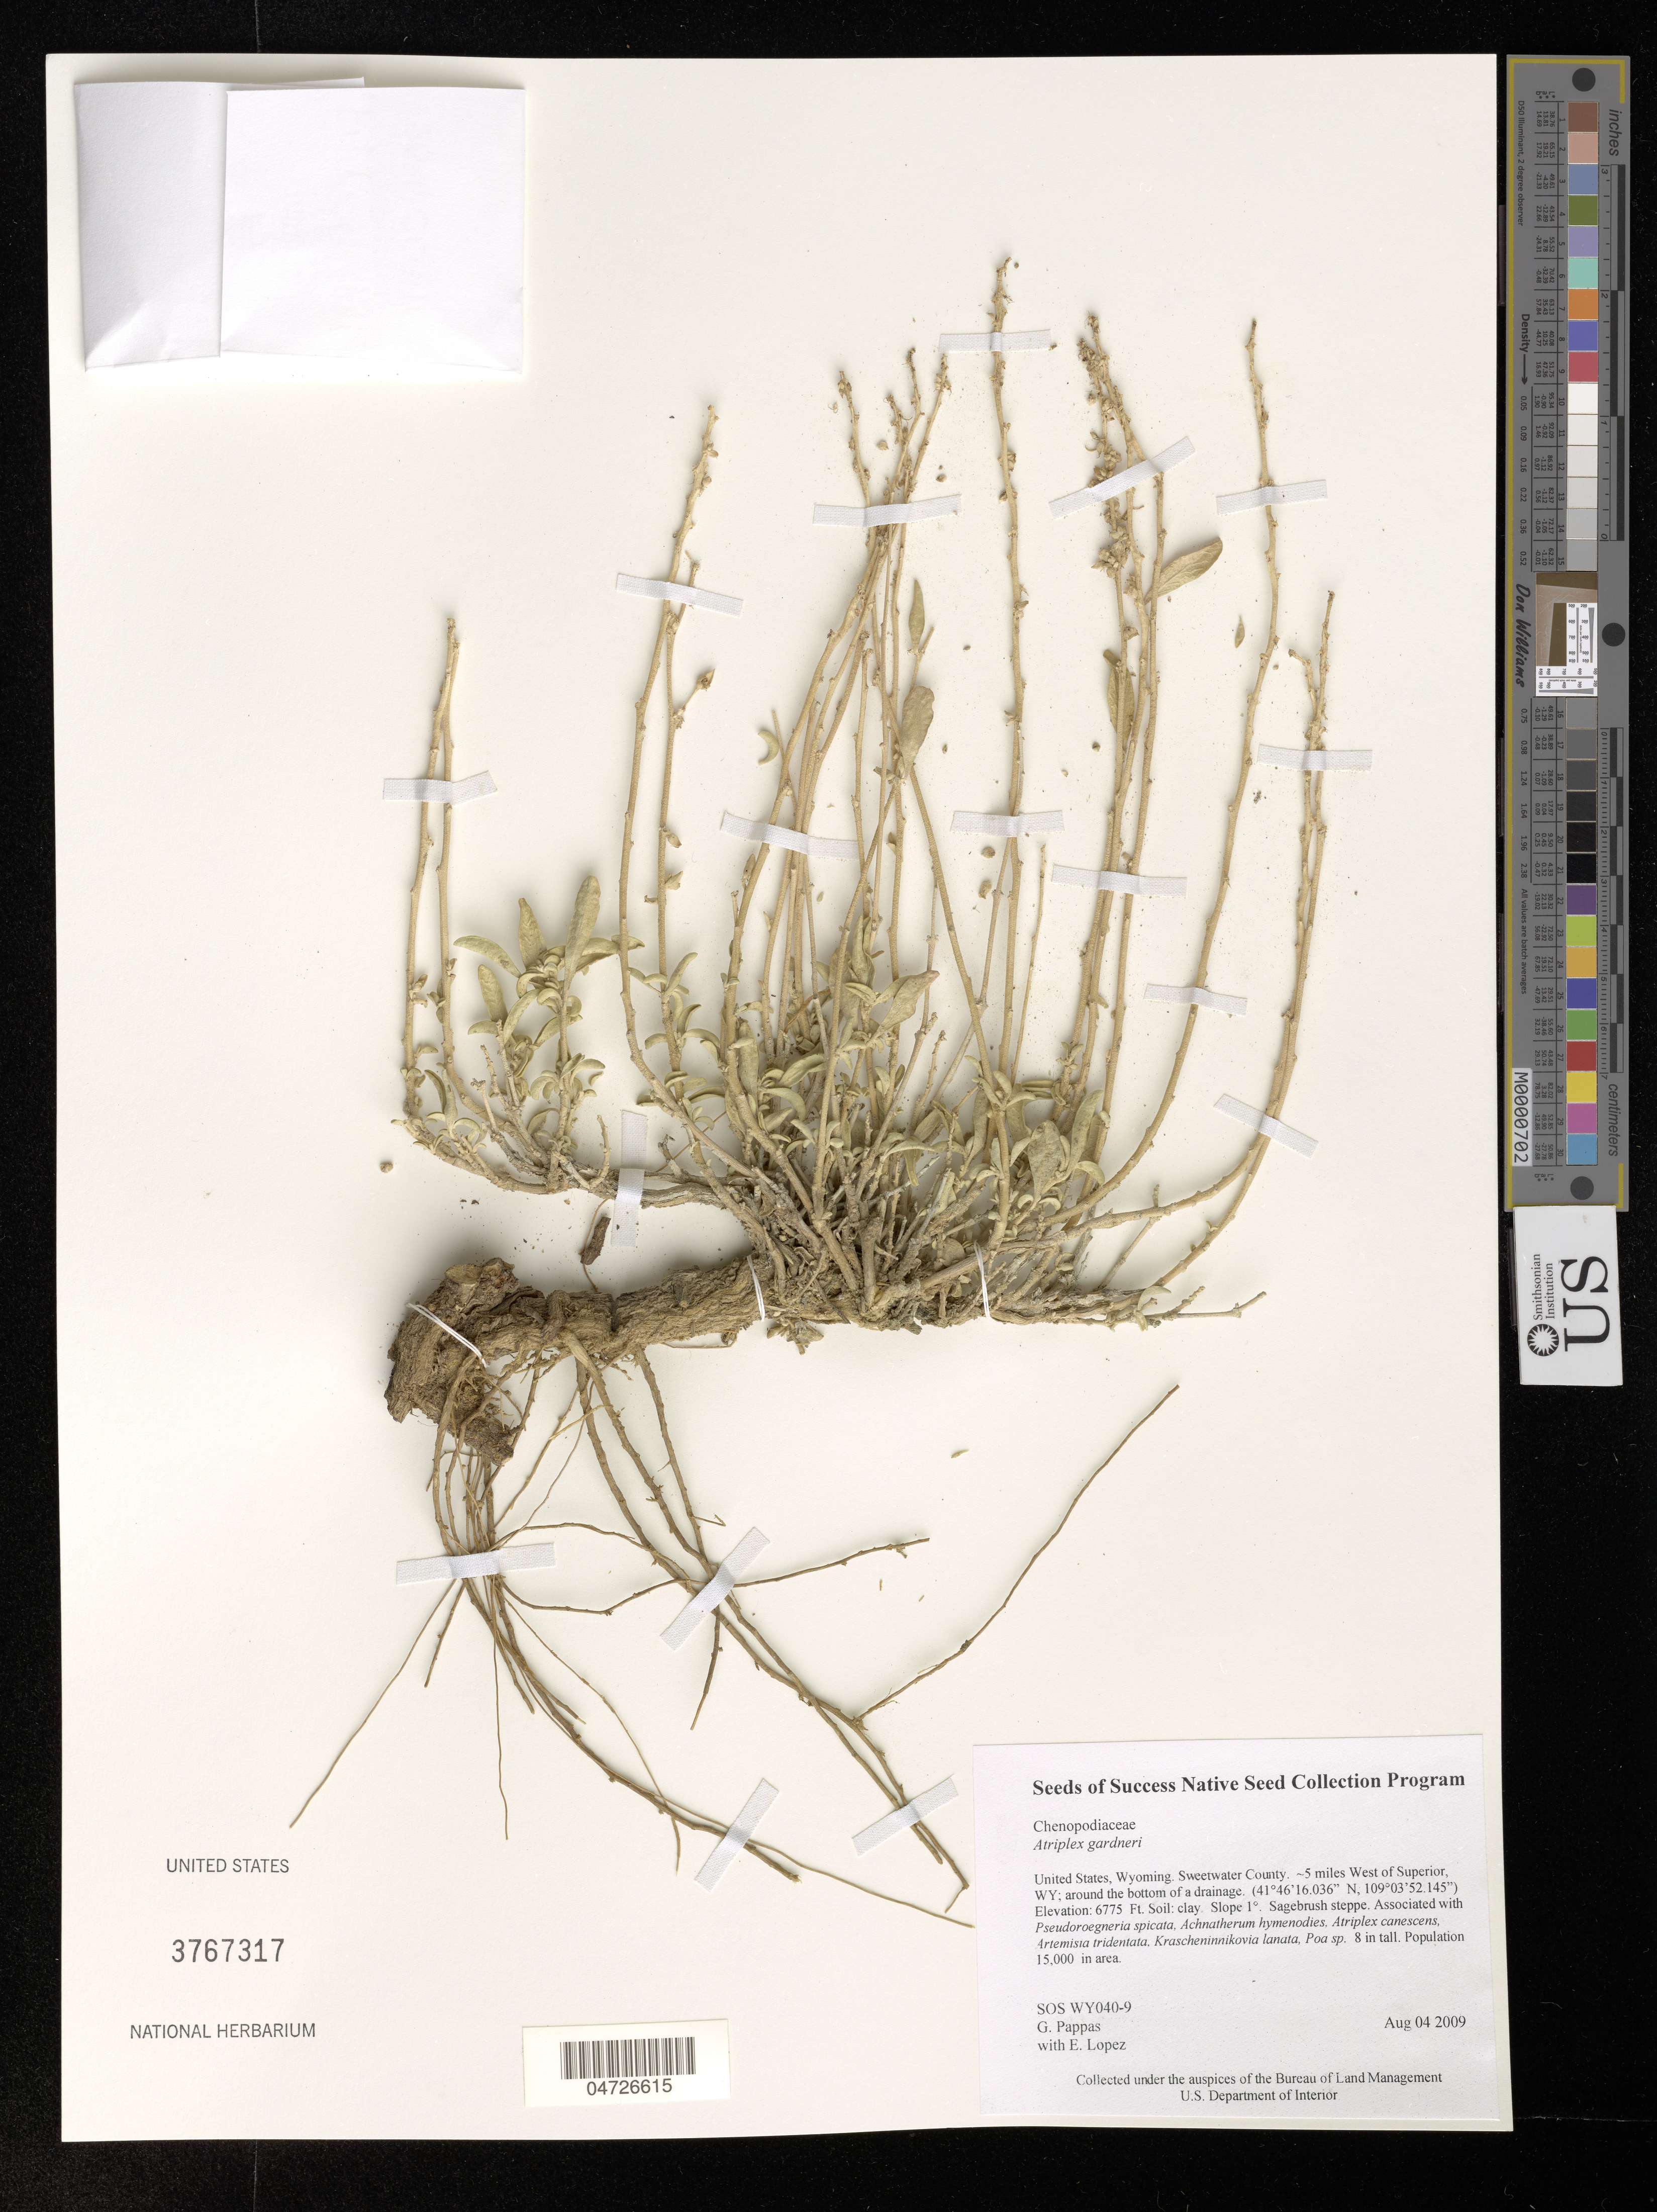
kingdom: Plantae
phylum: Tracheophyta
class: Magnoliopsida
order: Caryophyllales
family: Amaranthaceae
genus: Atriplex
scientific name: Atriplex gardneri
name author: (Moq.) D. Dietr.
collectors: G. Pappas & E. Lopez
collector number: SOS WY040-9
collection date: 2009-08-04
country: United States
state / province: Wyoming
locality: Sweetwater County. ~5 miles West of Superior. Around the bottom of a drainage.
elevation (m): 2065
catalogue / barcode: US 3767317